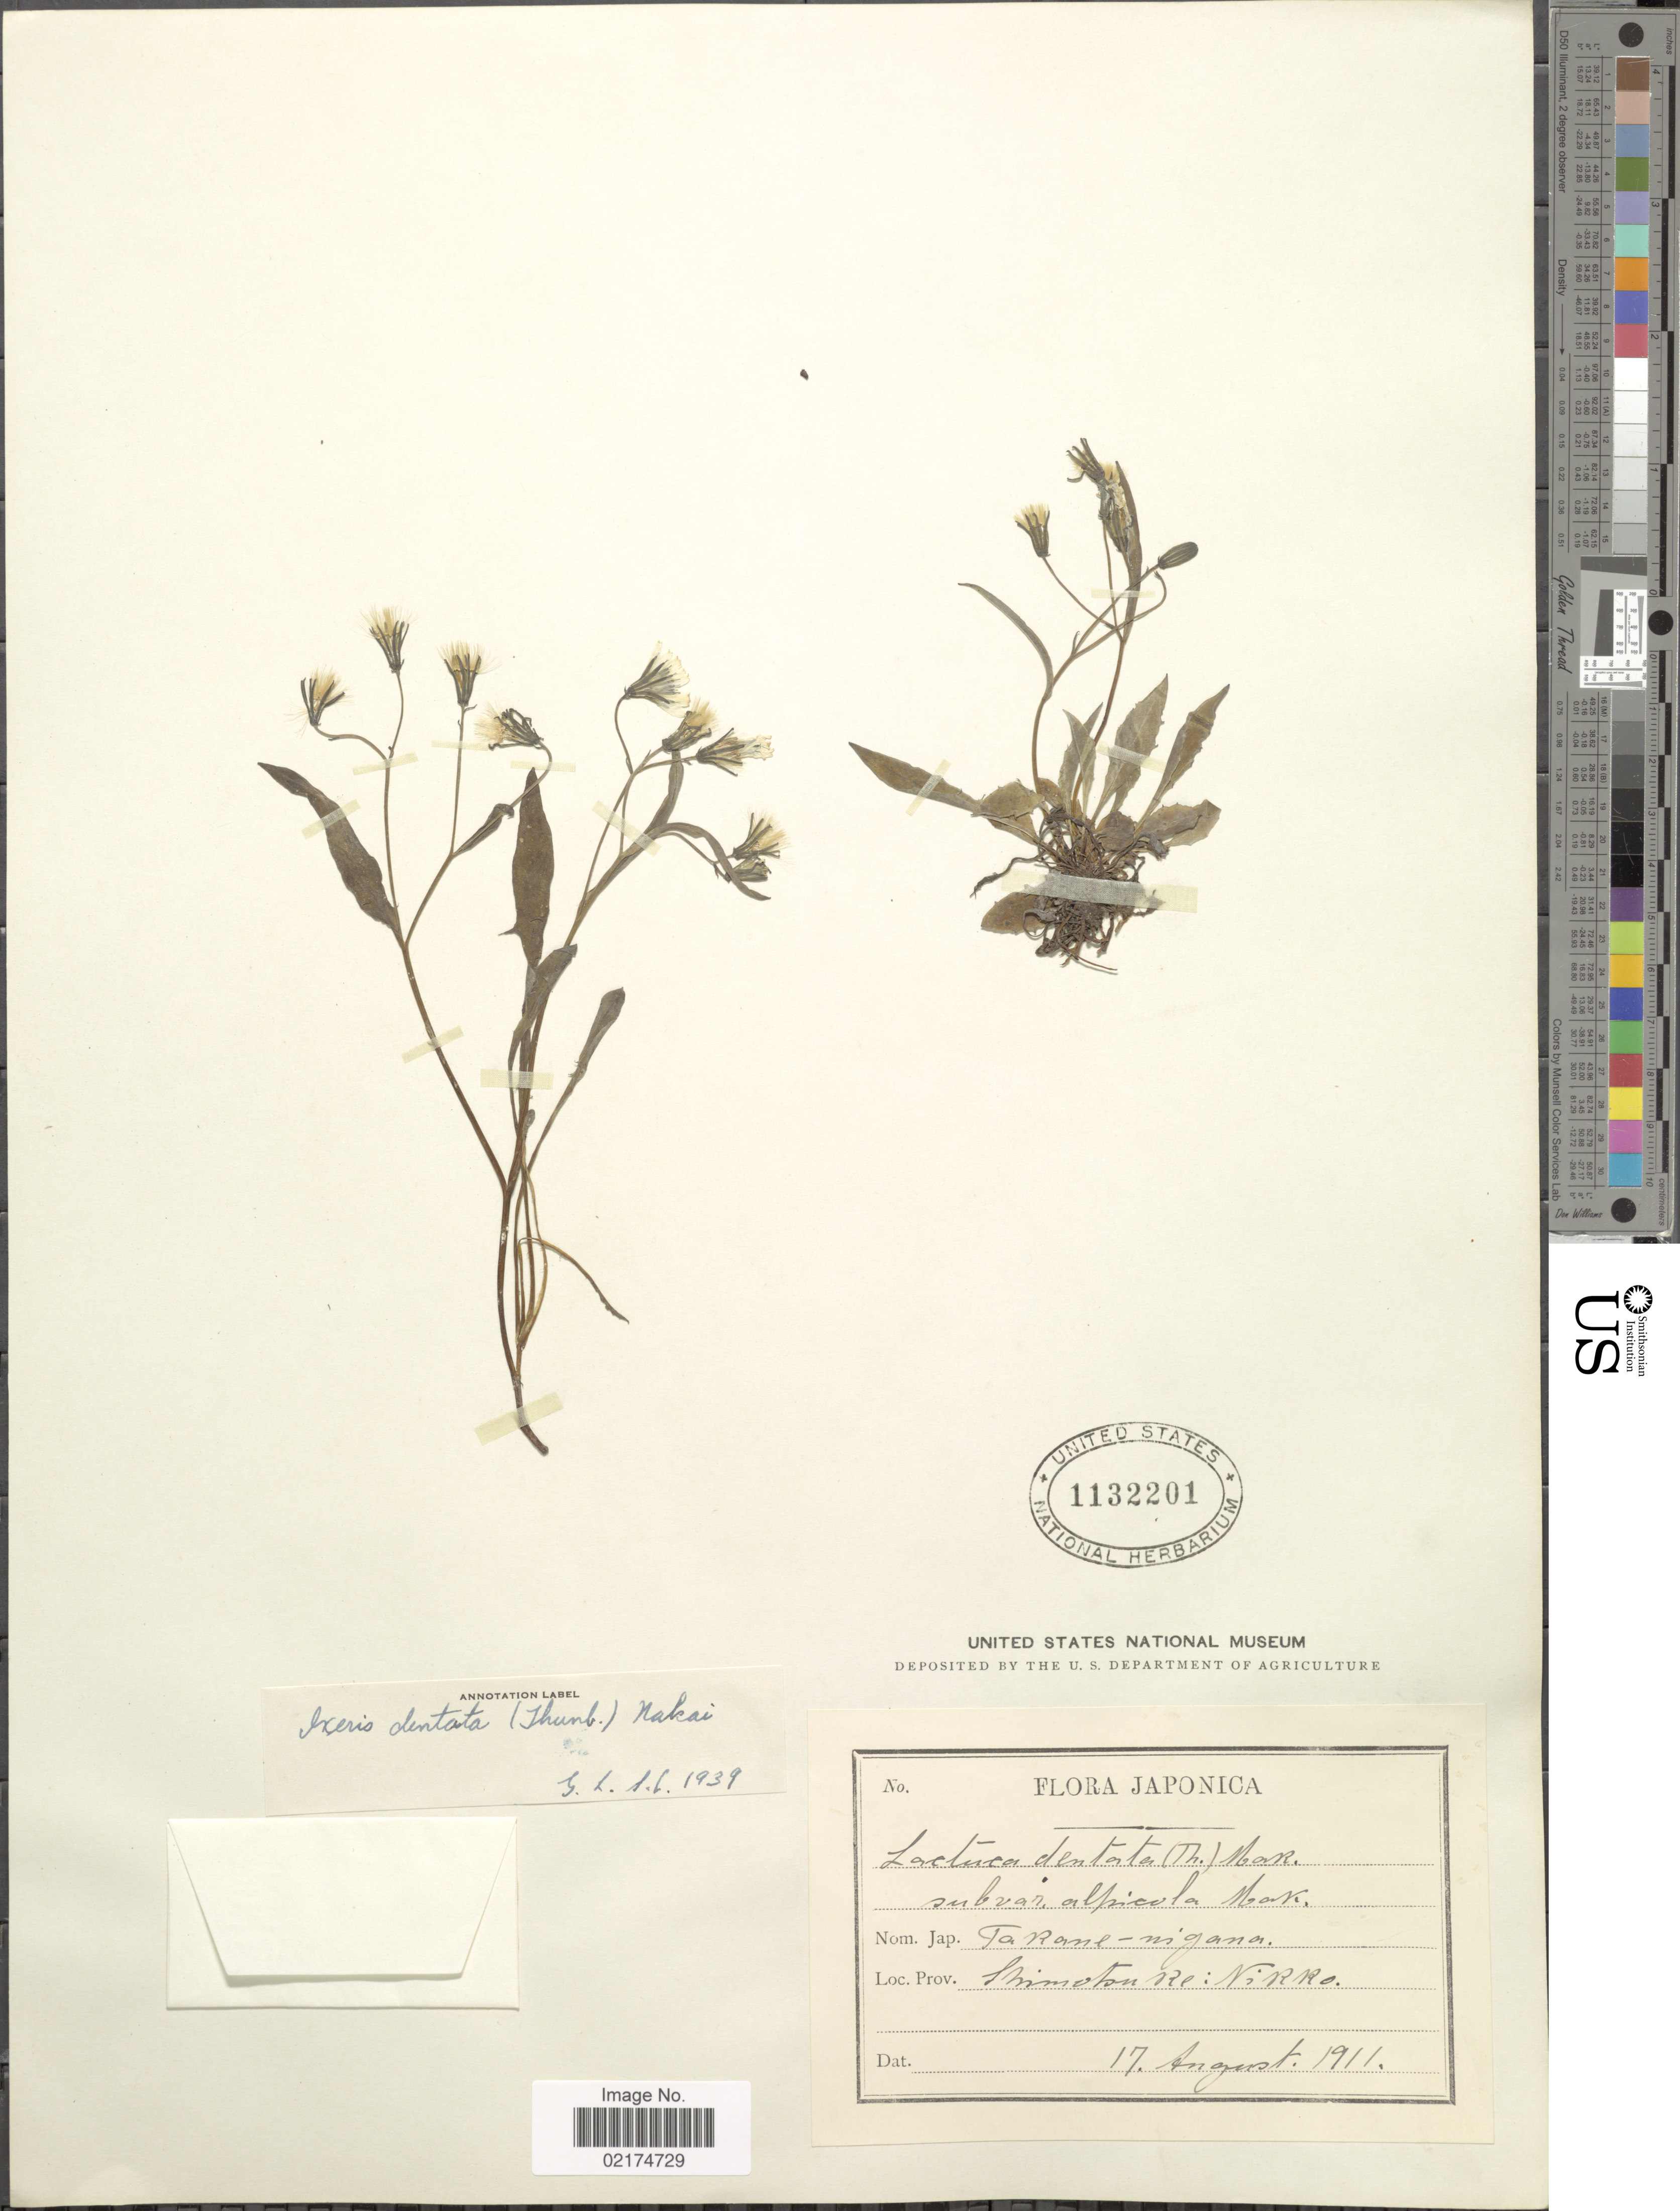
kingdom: Plantae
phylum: Tracheophyta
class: Magnoliopsida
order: Asterales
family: Asteraceae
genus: Ixeridium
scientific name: Ixeridium dentatum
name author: (Thunb.) Tzvelev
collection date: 1911-08-17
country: Japan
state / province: Totigi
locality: Shimotsuke, Nikko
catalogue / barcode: US 1132201